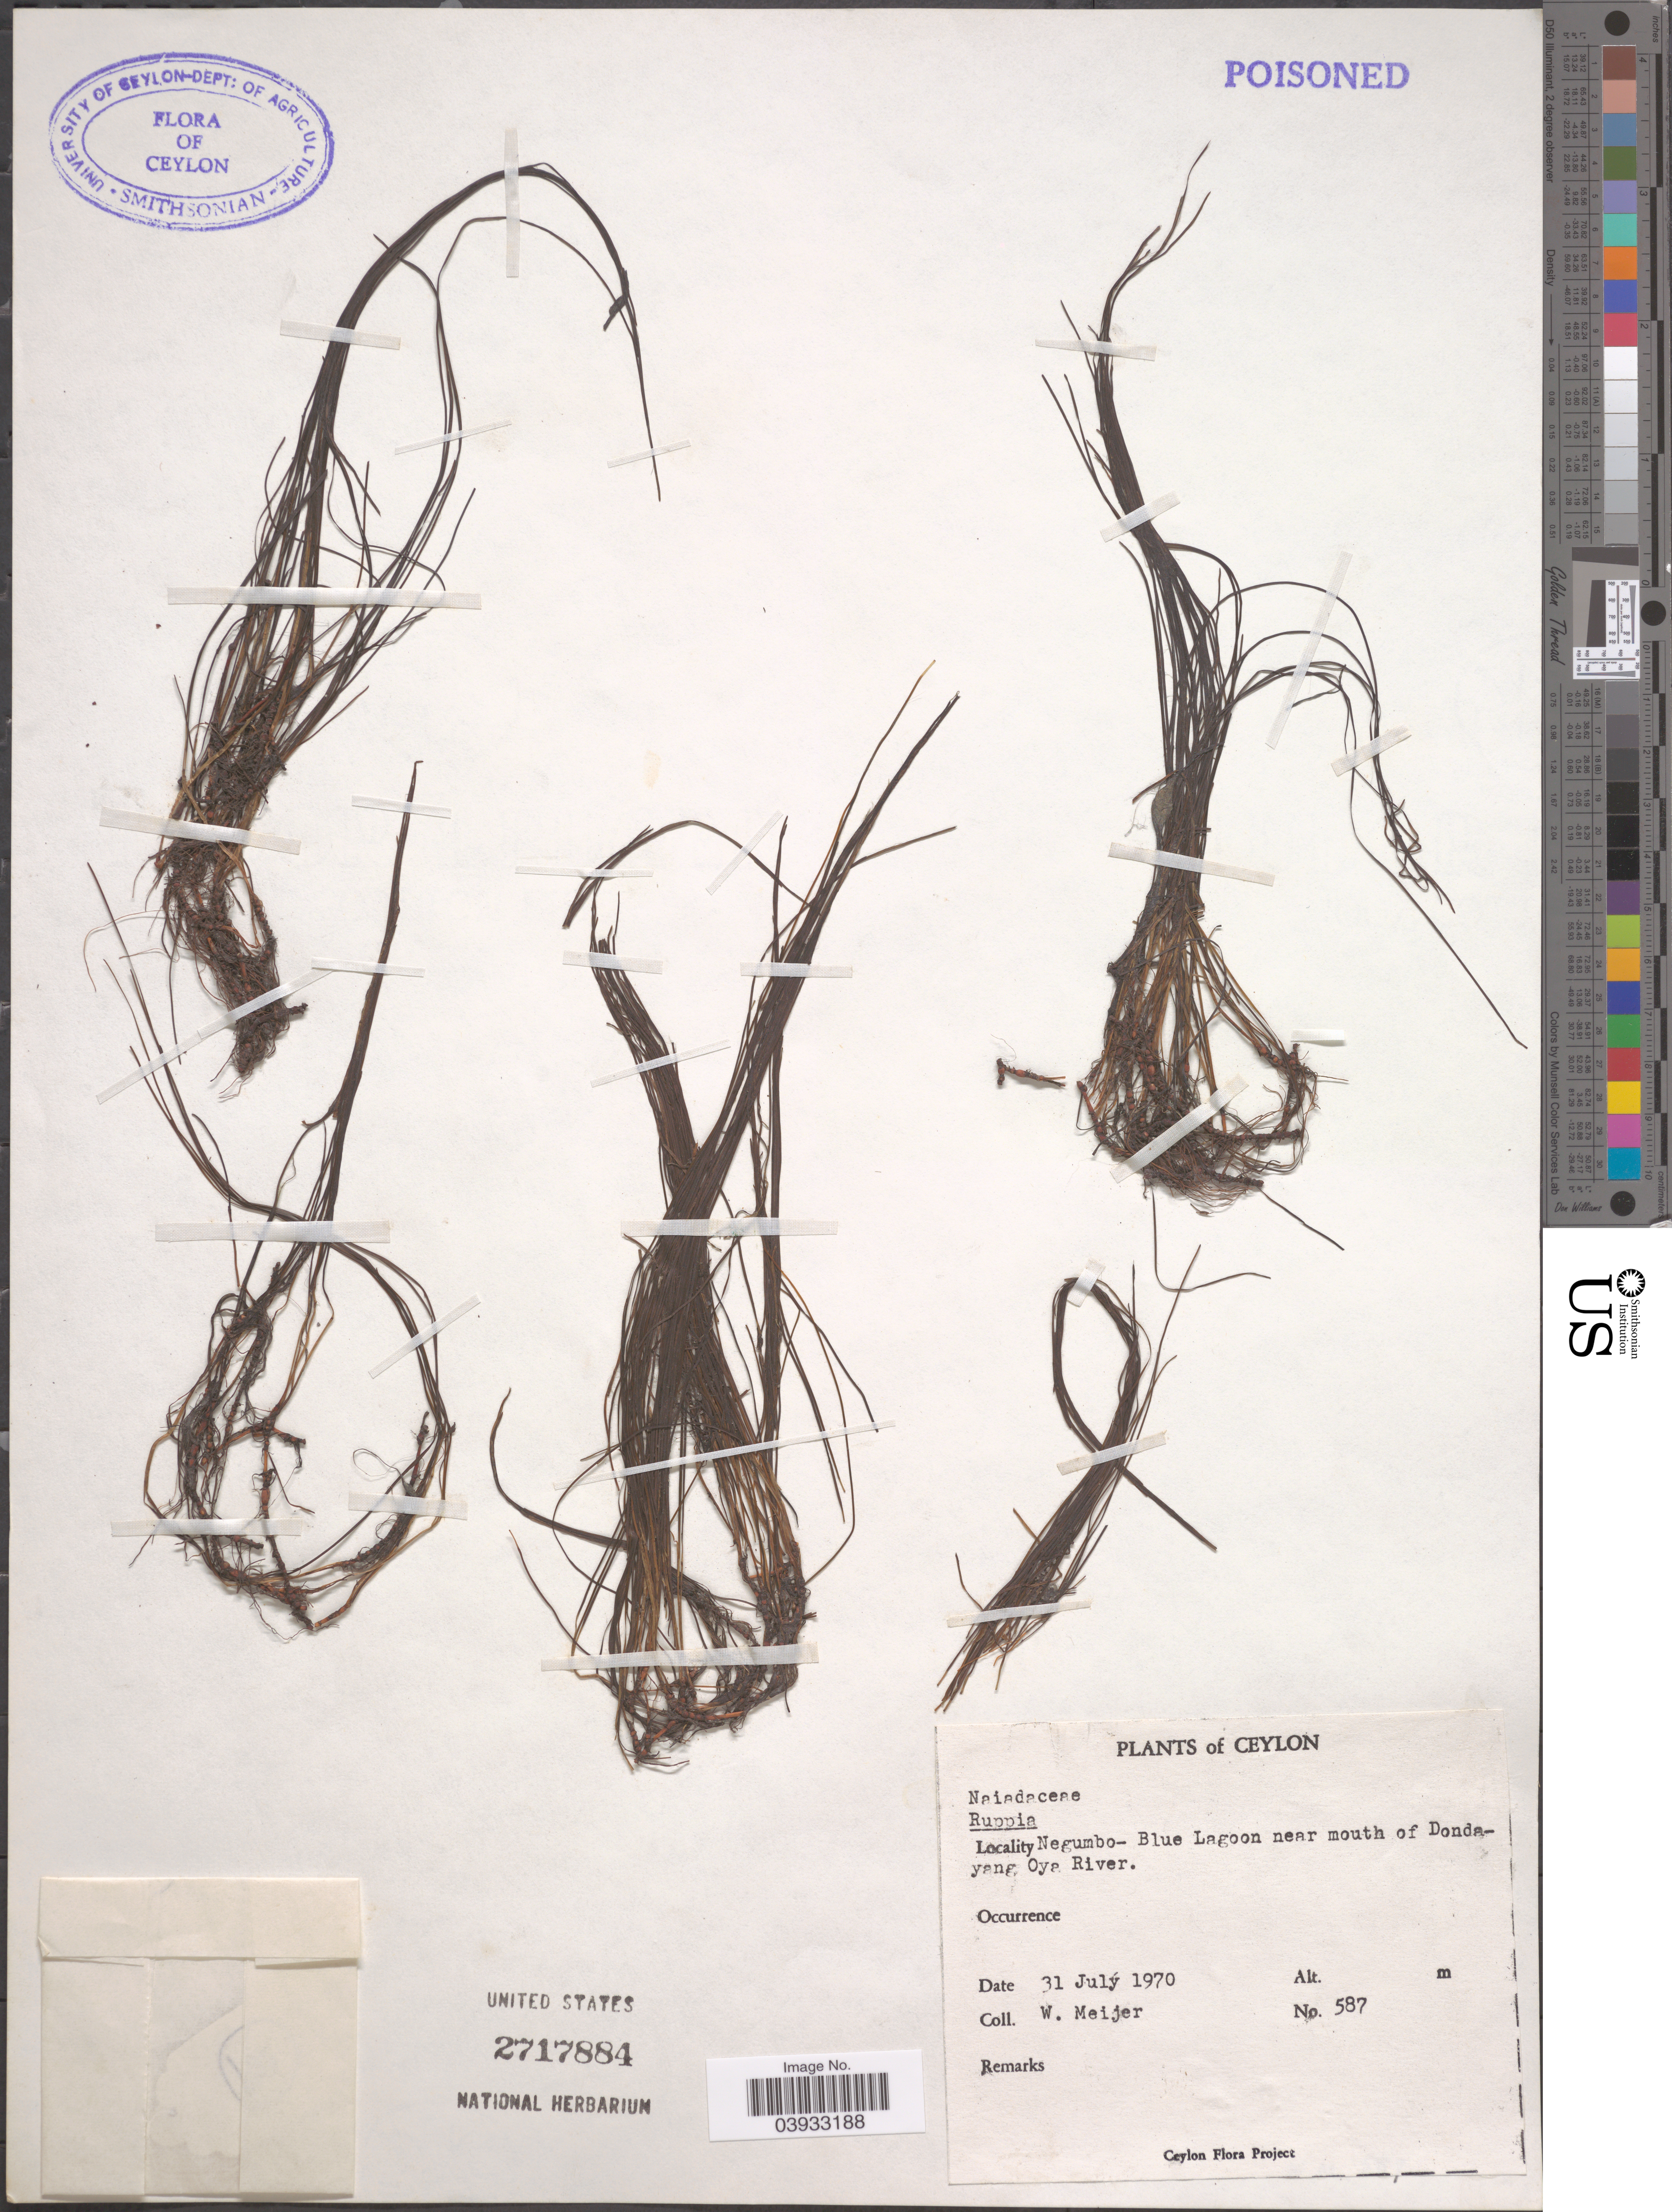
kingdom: Plantae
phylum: Tracheophyta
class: Liliopsida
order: Alismatales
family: Ruppiaceae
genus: Ruppia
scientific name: Ruppia maritima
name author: L.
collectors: W. Meijer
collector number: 587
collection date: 1970-07-31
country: Sri Lanka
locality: Ceylon. Negumbo-Blue Lagoon near mouth of Dondayang Oya River.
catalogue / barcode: US 2717884